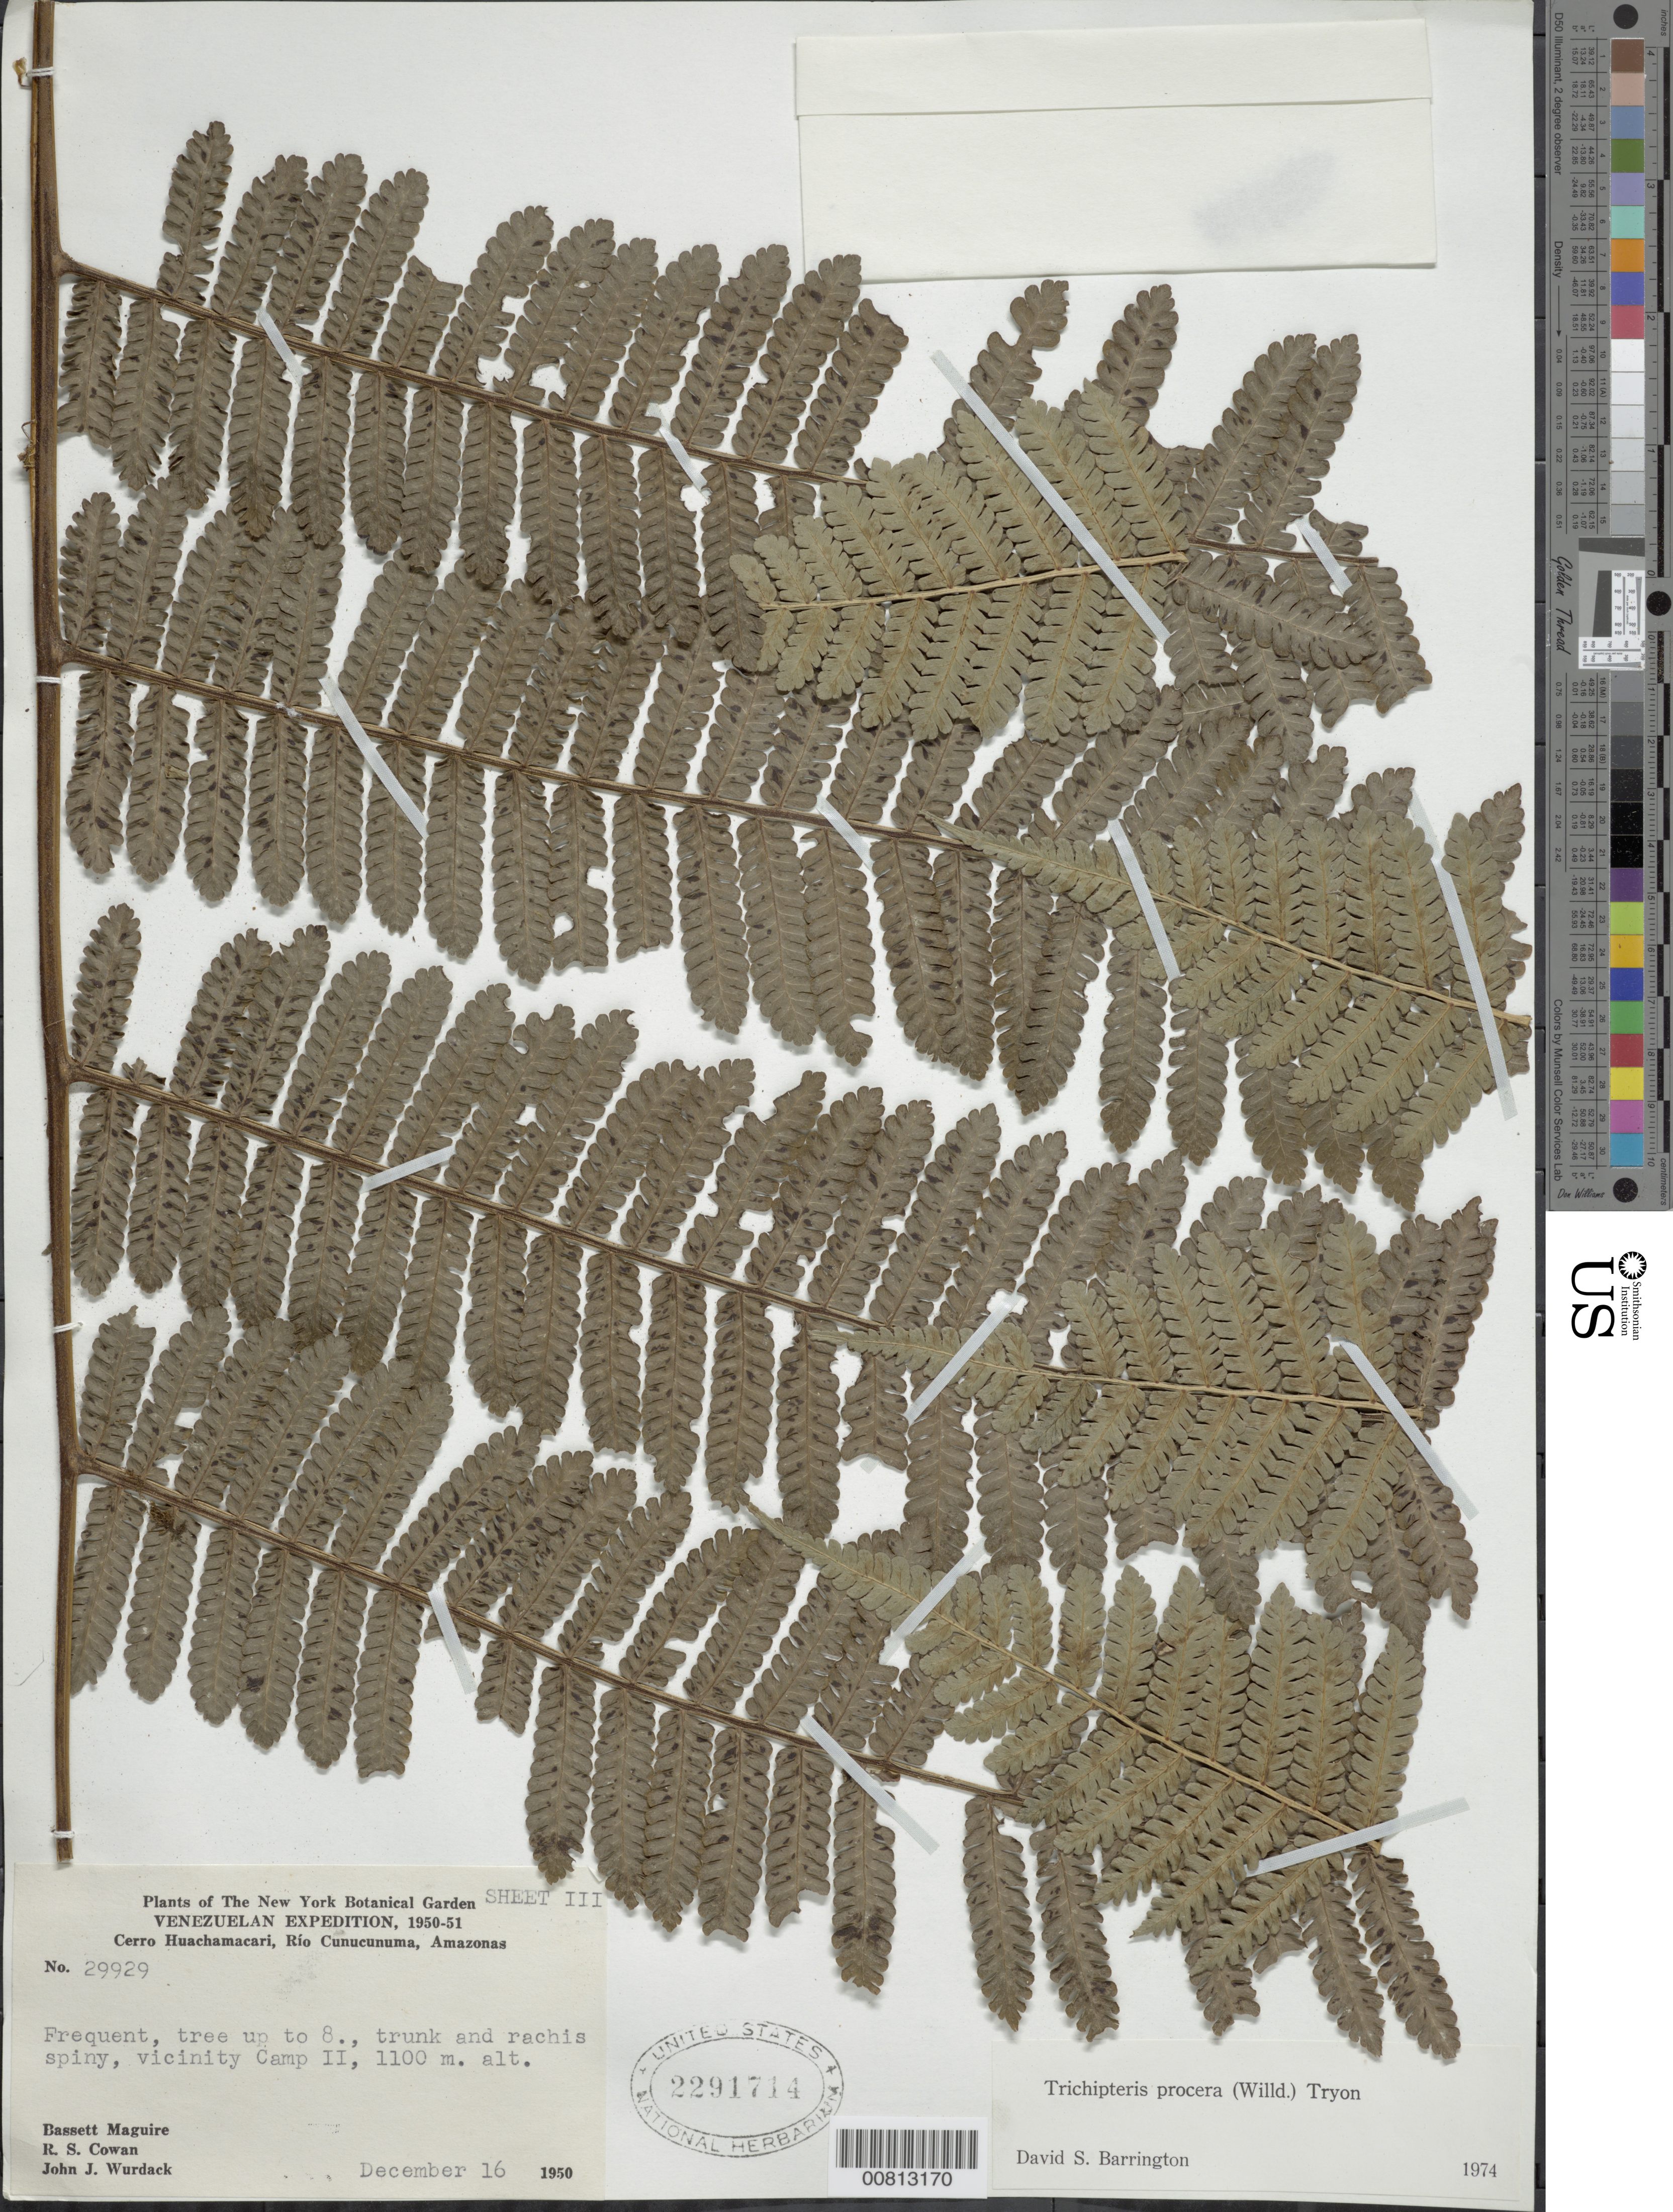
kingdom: Plantae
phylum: Tracheophyta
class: Polypodiopsida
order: Cyatheales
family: Cyatheaceae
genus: Cyathea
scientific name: Cyathea pungens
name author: (Willd.) Domin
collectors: B. Maguire, R. S. Cowan & J. J. Wurdack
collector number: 29929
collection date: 1950-12-16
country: Venezuela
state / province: Amazonas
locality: Cerro Huachamacari, Rio Cunucunuma, trunk and rachis spiny, vicinity Camp II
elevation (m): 1100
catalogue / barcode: US 2291714